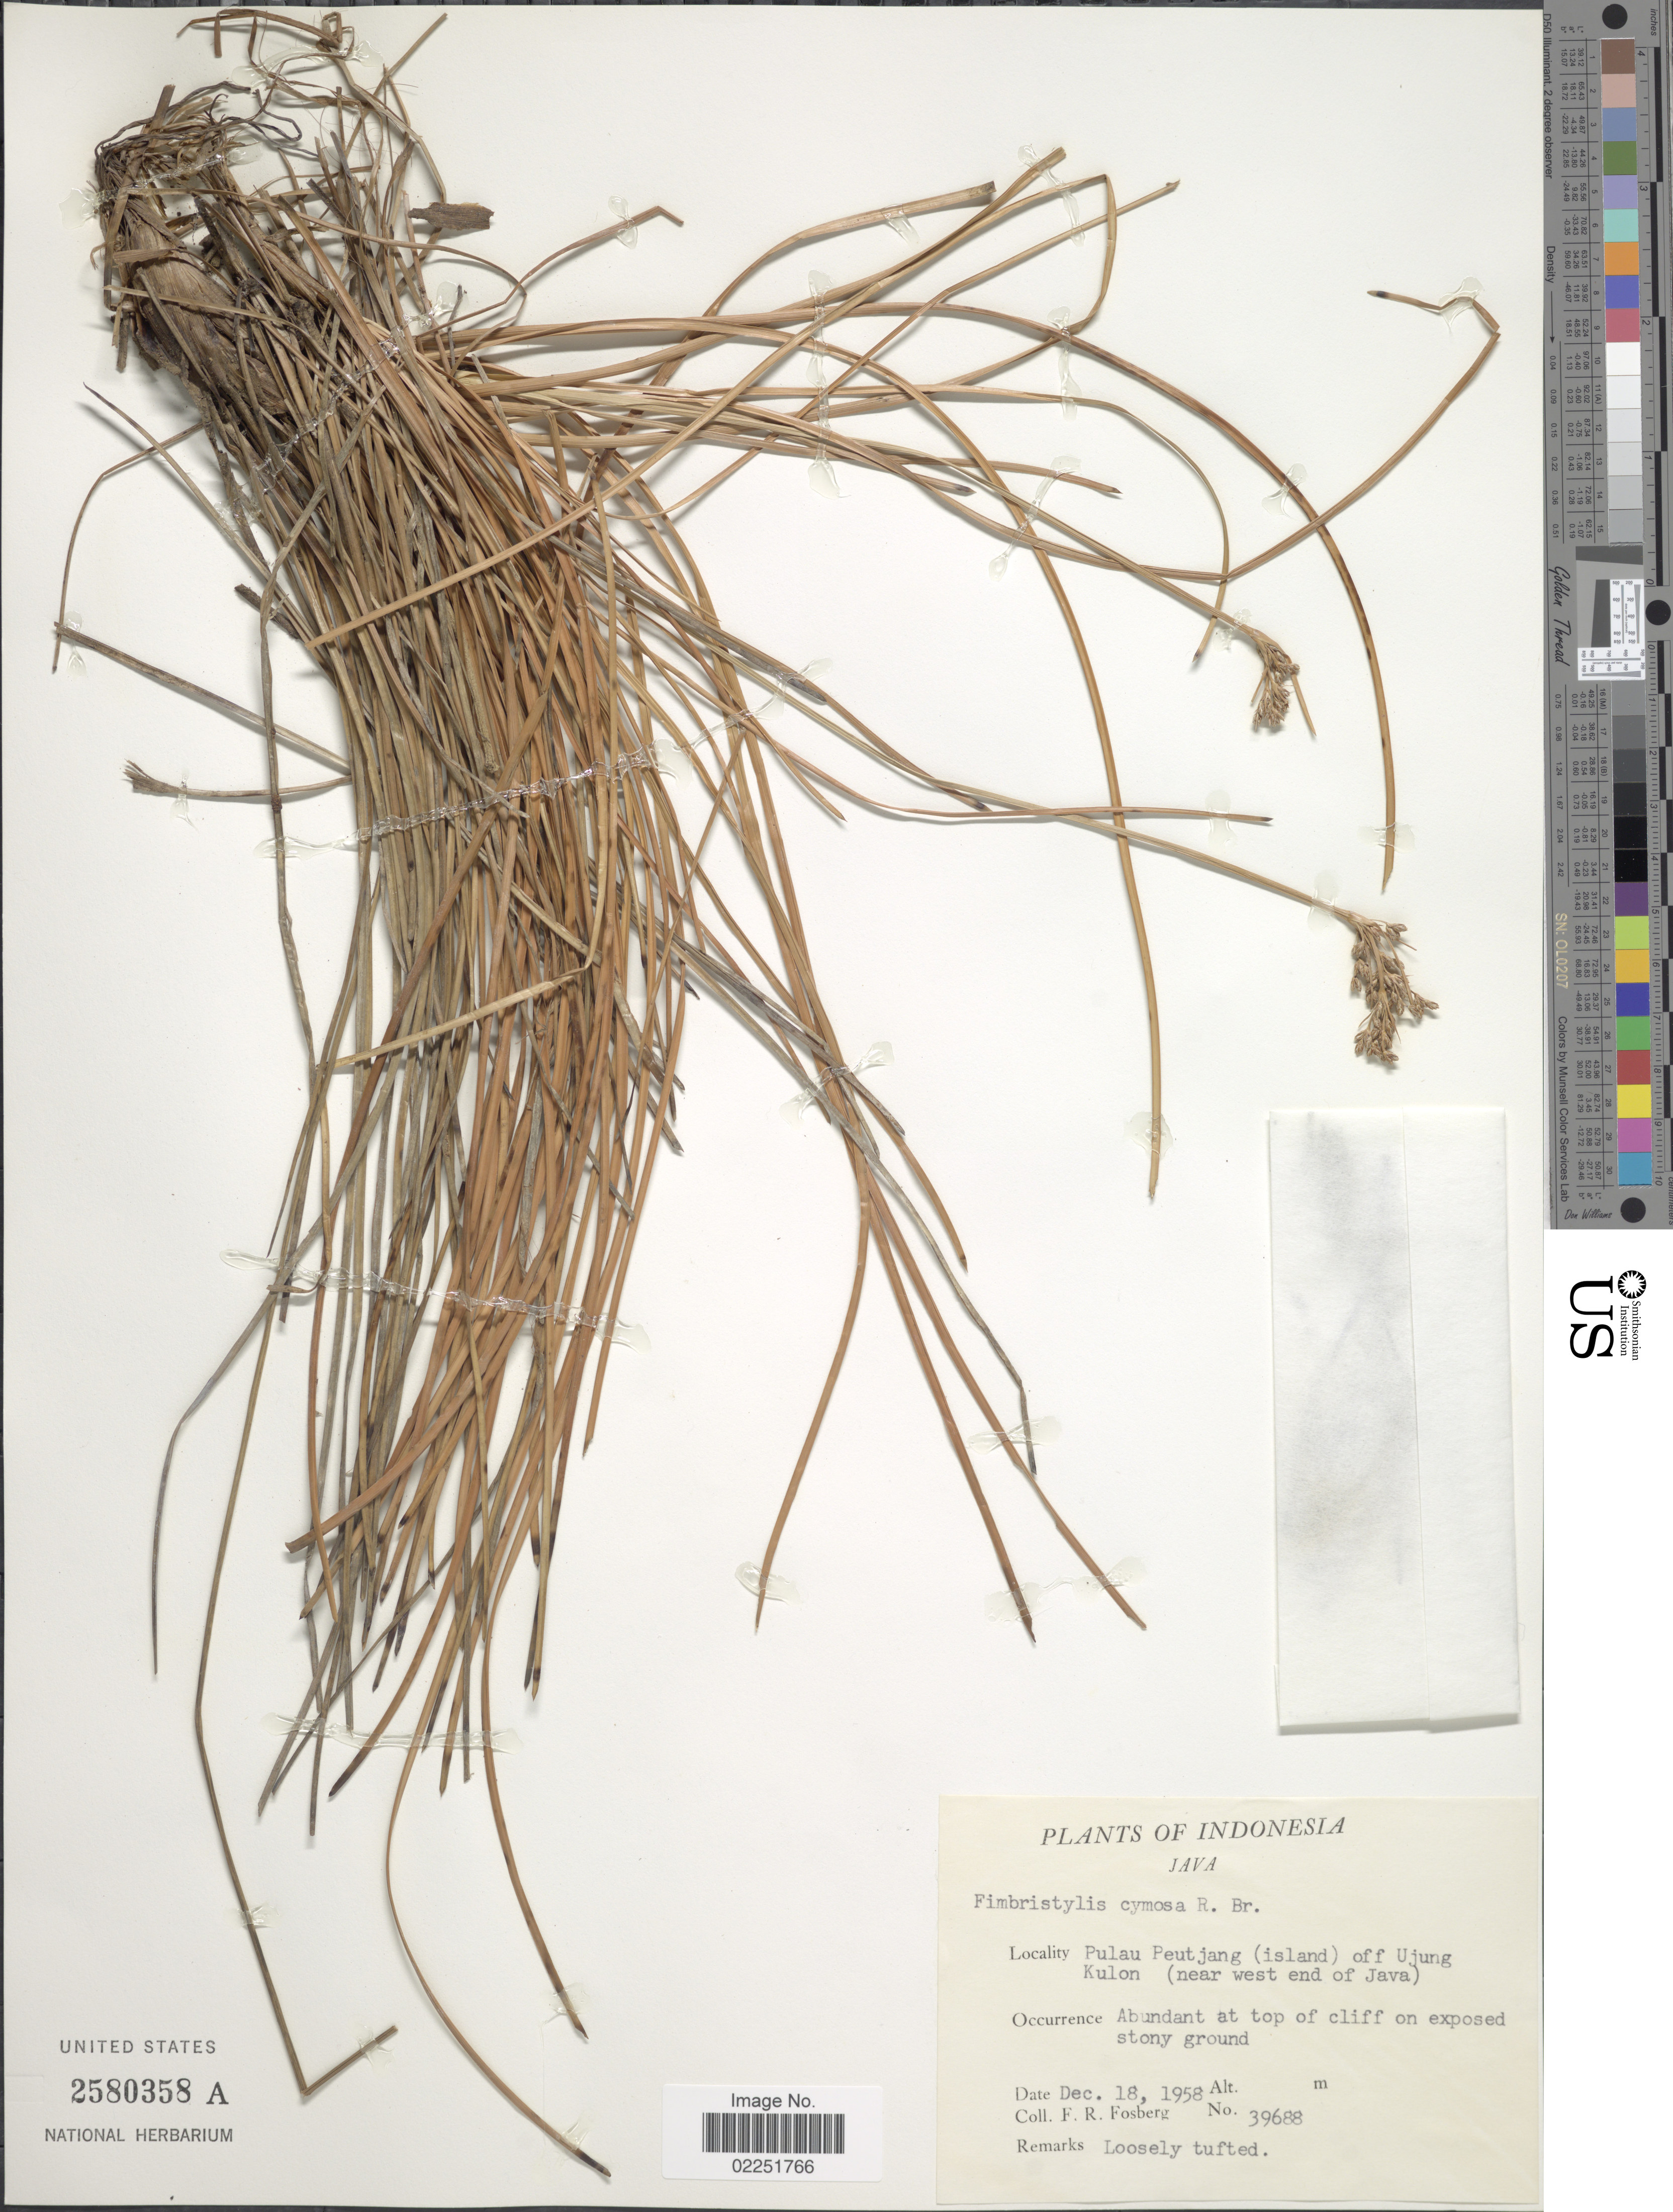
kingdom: Plantae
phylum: Tracheophyta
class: Liliopsida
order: Poales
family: Cyperaceae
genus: Fimbristylis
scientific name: Fimbristylis cymosa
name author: R. Br.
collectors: F. R. Fosberg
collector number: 39688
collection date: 1858-12-18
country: Indonesia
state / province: Java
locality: Pulau Peutjang (island) off Ujung Kulon (near west end of Java)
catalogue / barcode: US 2580358A